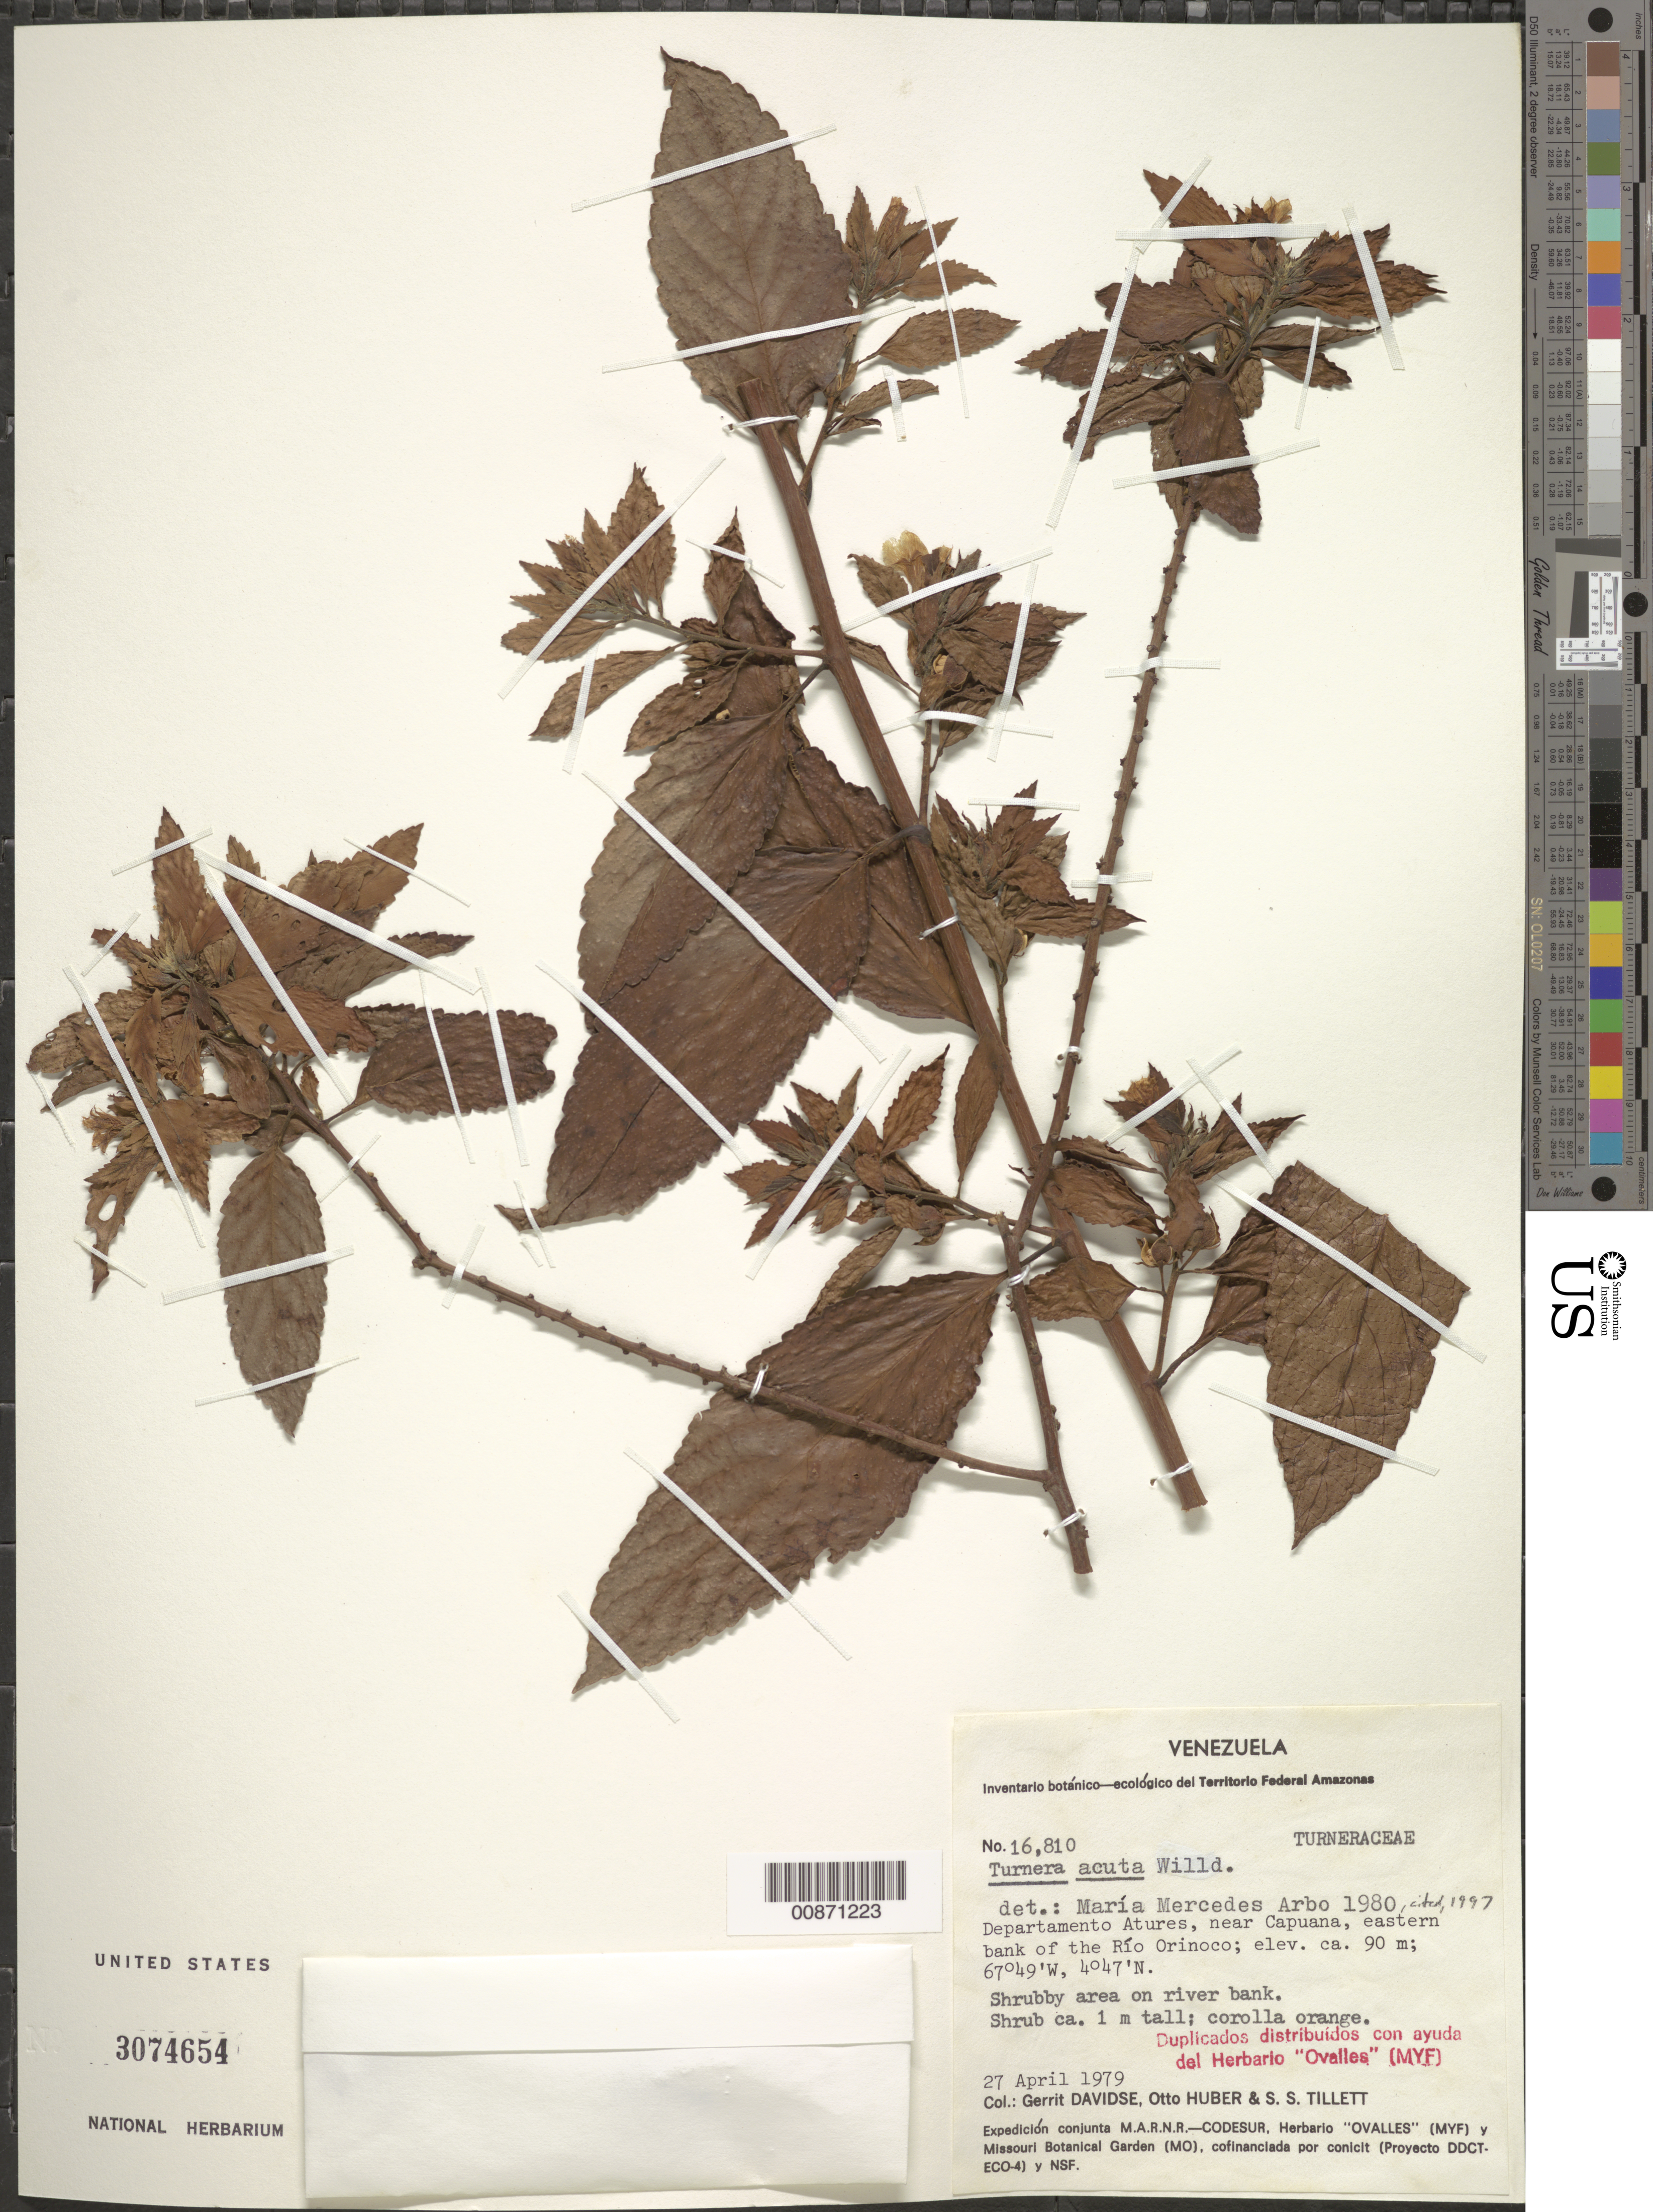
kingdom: Plantae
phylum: Tracheophyta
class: Magnoliopsida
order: Malpighiales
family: Turneraceae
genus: Turnera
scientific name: Turnera acuta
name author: Willd. ex Schult.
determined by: Arbo, M. M.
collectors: G. Davidse, O. Huber & S. S. Tillett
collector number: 16810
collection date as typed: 27-Apr-79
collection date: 1979-04-27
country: Venezuela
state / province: Amazonas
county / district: Atures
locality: Capuana, near, E bank of Río Orinoco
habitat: Shrubby area on river bank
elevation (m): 90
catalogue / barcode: US 3074654